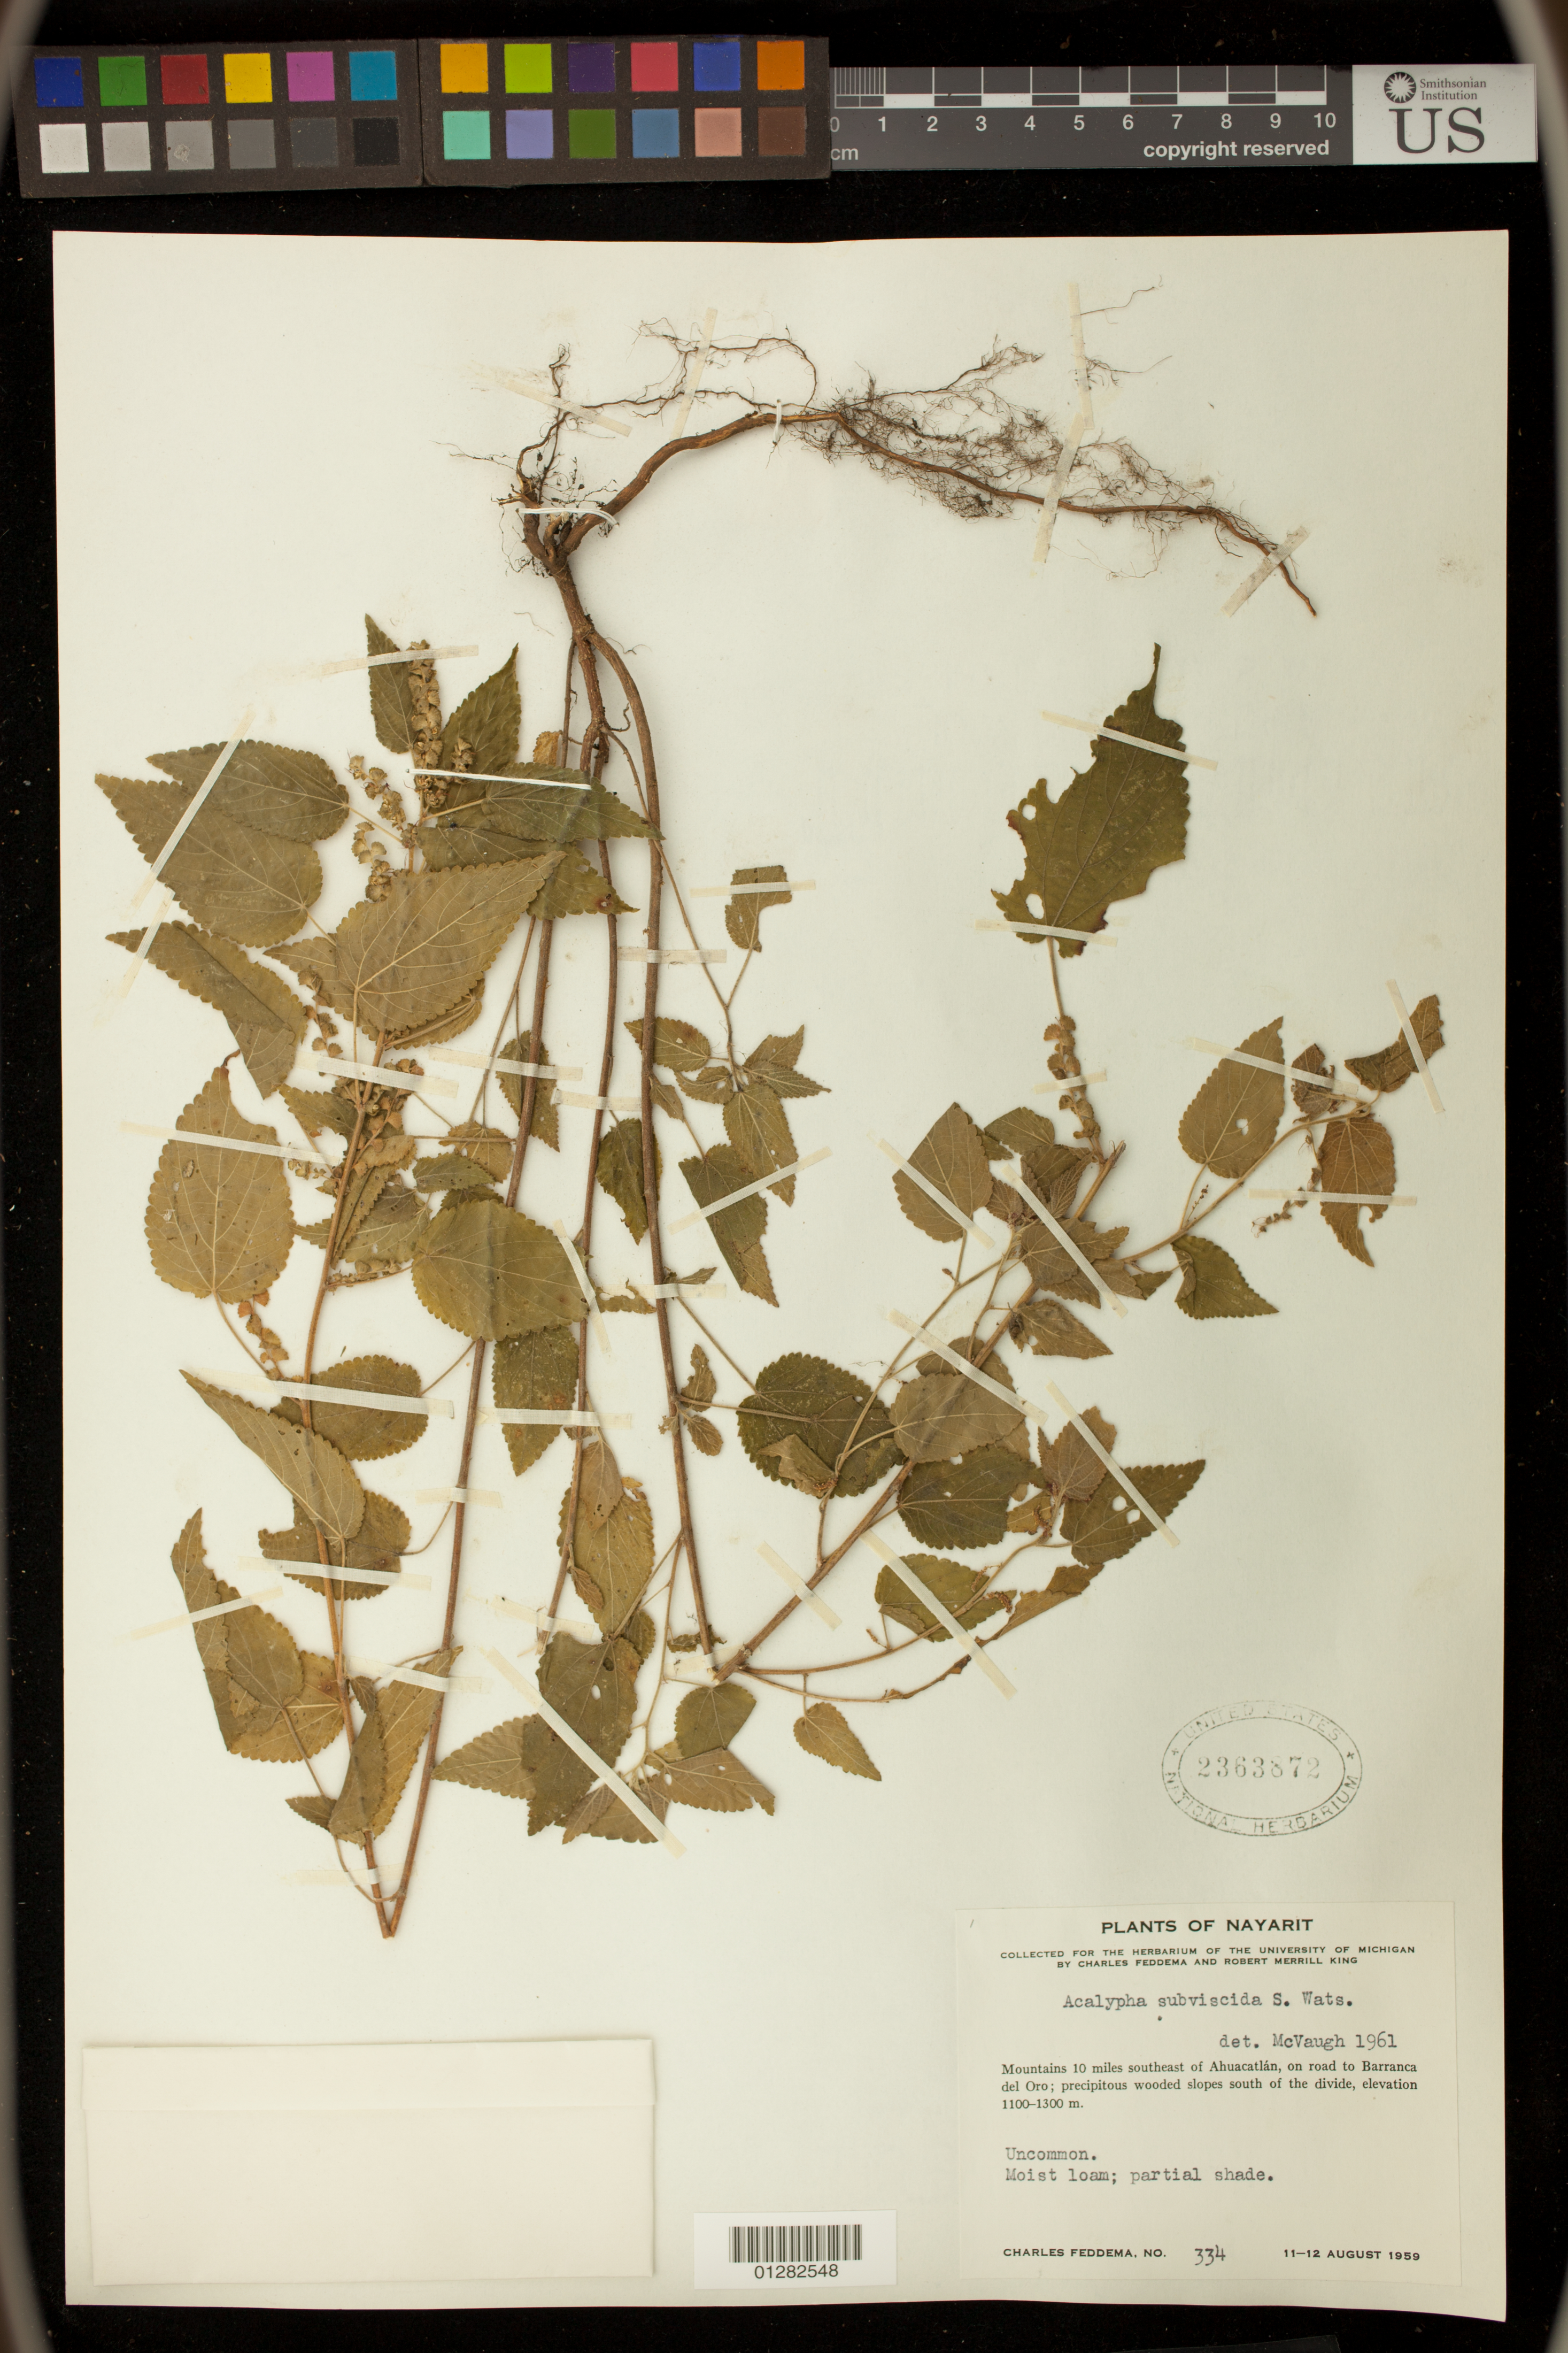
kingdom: Plantae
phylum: Tracheophyta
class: Magnoliopsida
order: Malpighiales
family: Euphorbiaceae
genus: Acalypha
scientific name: Acalypha subviscida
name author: S. Watson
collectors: G. B. Hinton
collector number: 334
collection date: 1959-08-11/1959-08-12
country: Mexico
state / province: Nayarit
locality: Mountains 10 miles southeast of Ahuacatlan, on road to Barranca del Oro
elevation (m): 1100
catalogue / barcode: US 2363872